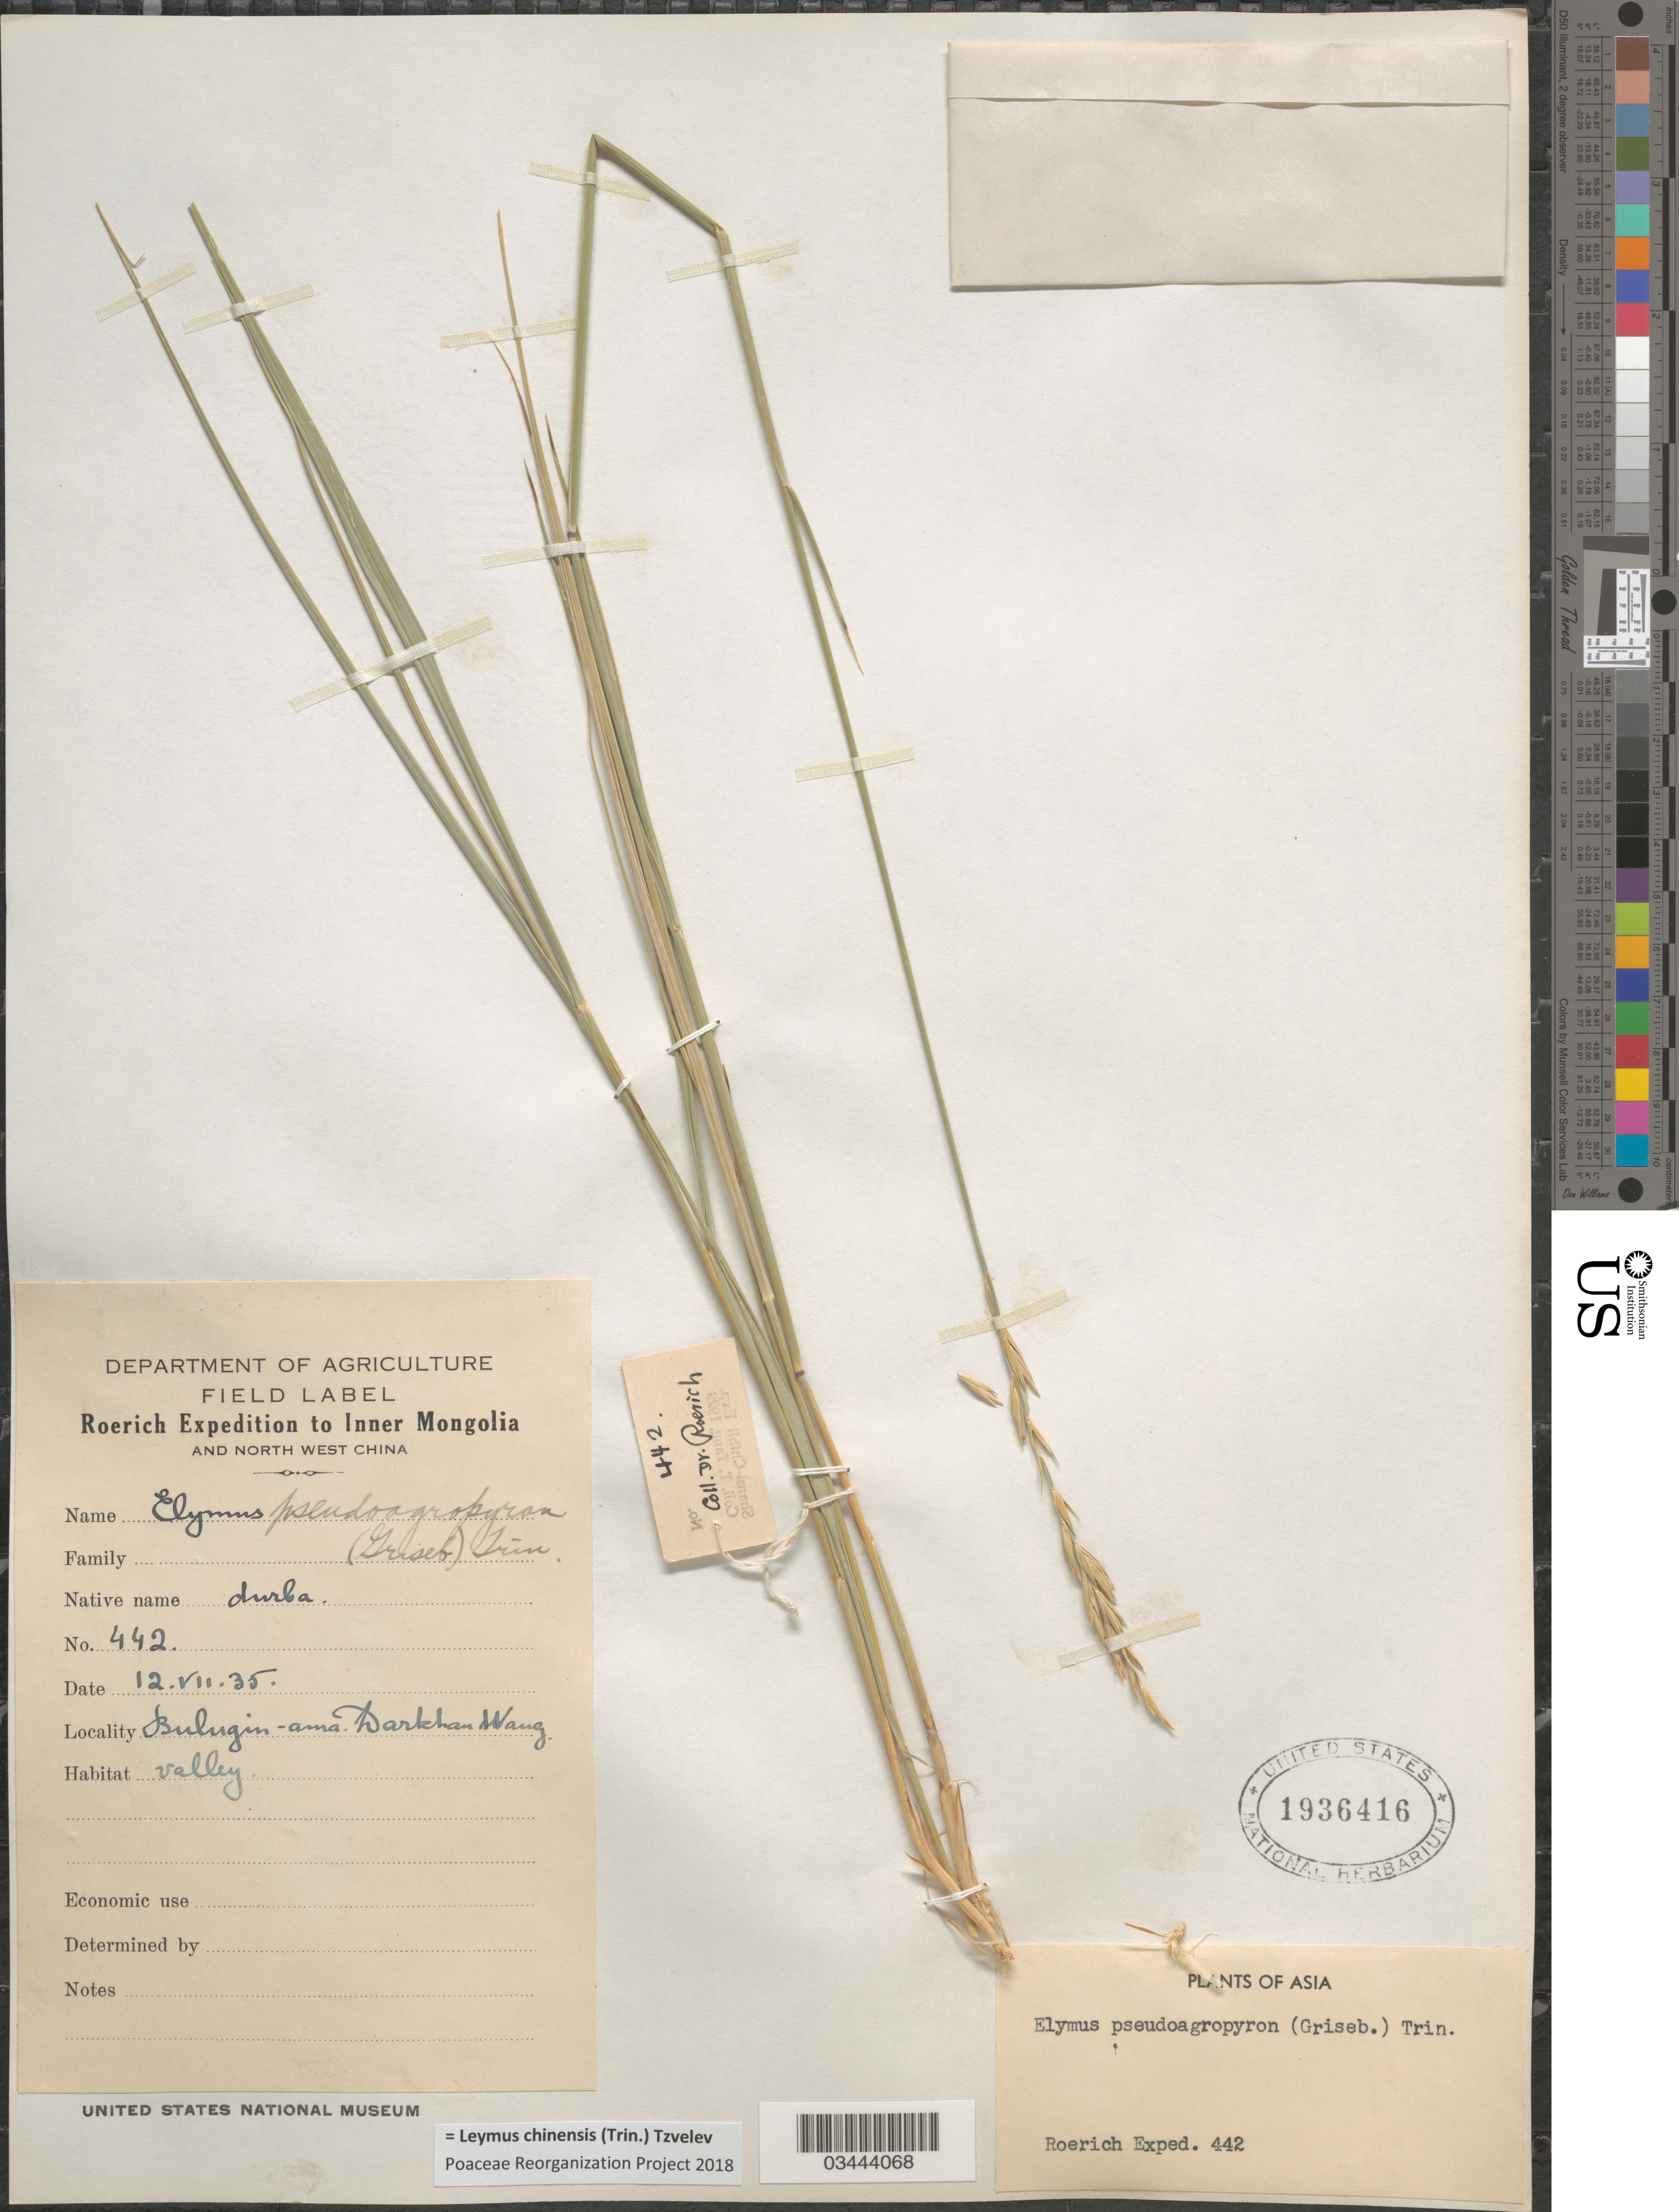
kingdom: Plantae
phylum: Tracheophyta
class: Liliopsida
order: Poales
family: Poaceae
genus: Leymus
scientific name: Leymus chinensis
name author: (Trin.) Tzvelev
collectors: Roerich Expedition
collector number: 442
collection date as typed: Transcribed d/m/y: 12/7/35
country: China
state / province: Nei Monggol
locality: To Inner Mongolia and North West China. Bulugin-ama. Darkhan Wang. Valley. Shansi-Chihli Exp. [unsure placement]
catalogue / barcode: US 1936416